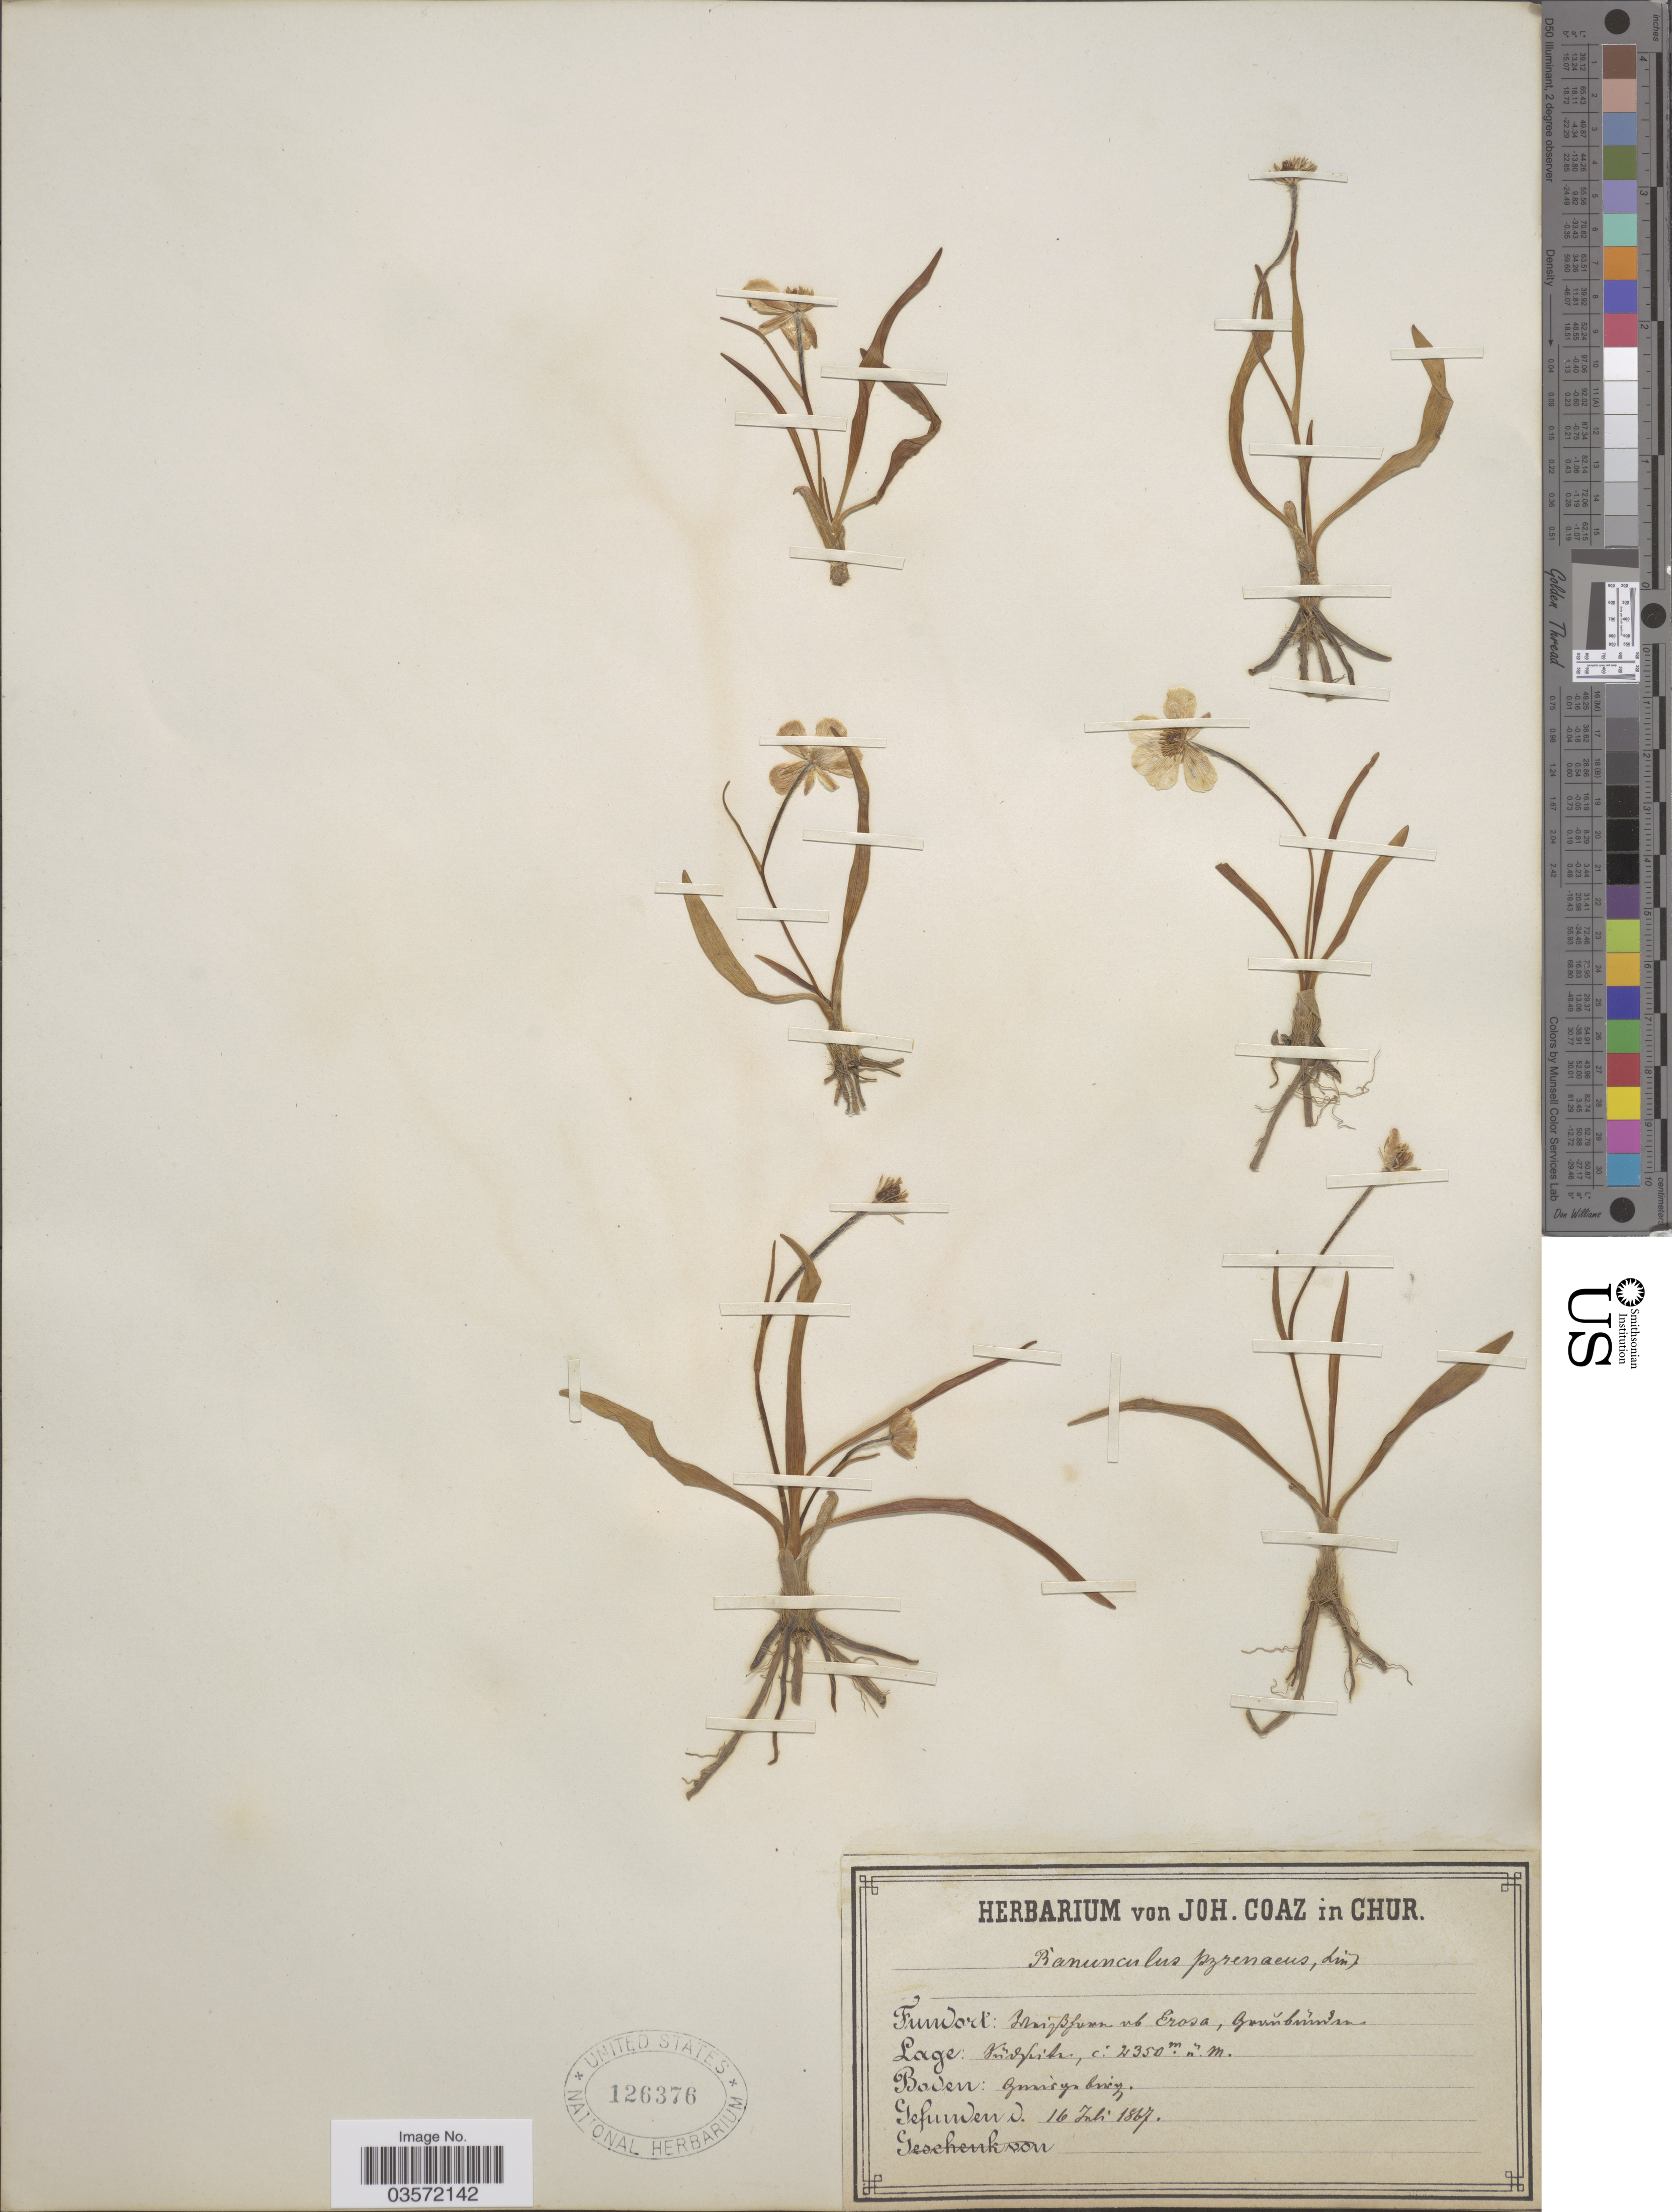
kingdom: Plantae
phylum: Tracheophyta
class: Magnoliopsida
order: Ranunculales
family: Ranunculaceae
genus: Ranunculus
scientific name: Ranunculus pyrenaeus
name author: L.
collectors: ex herb. von Joh. Coaz in Chur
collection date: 1867-07-16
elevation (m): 2350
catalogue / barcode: US 126376